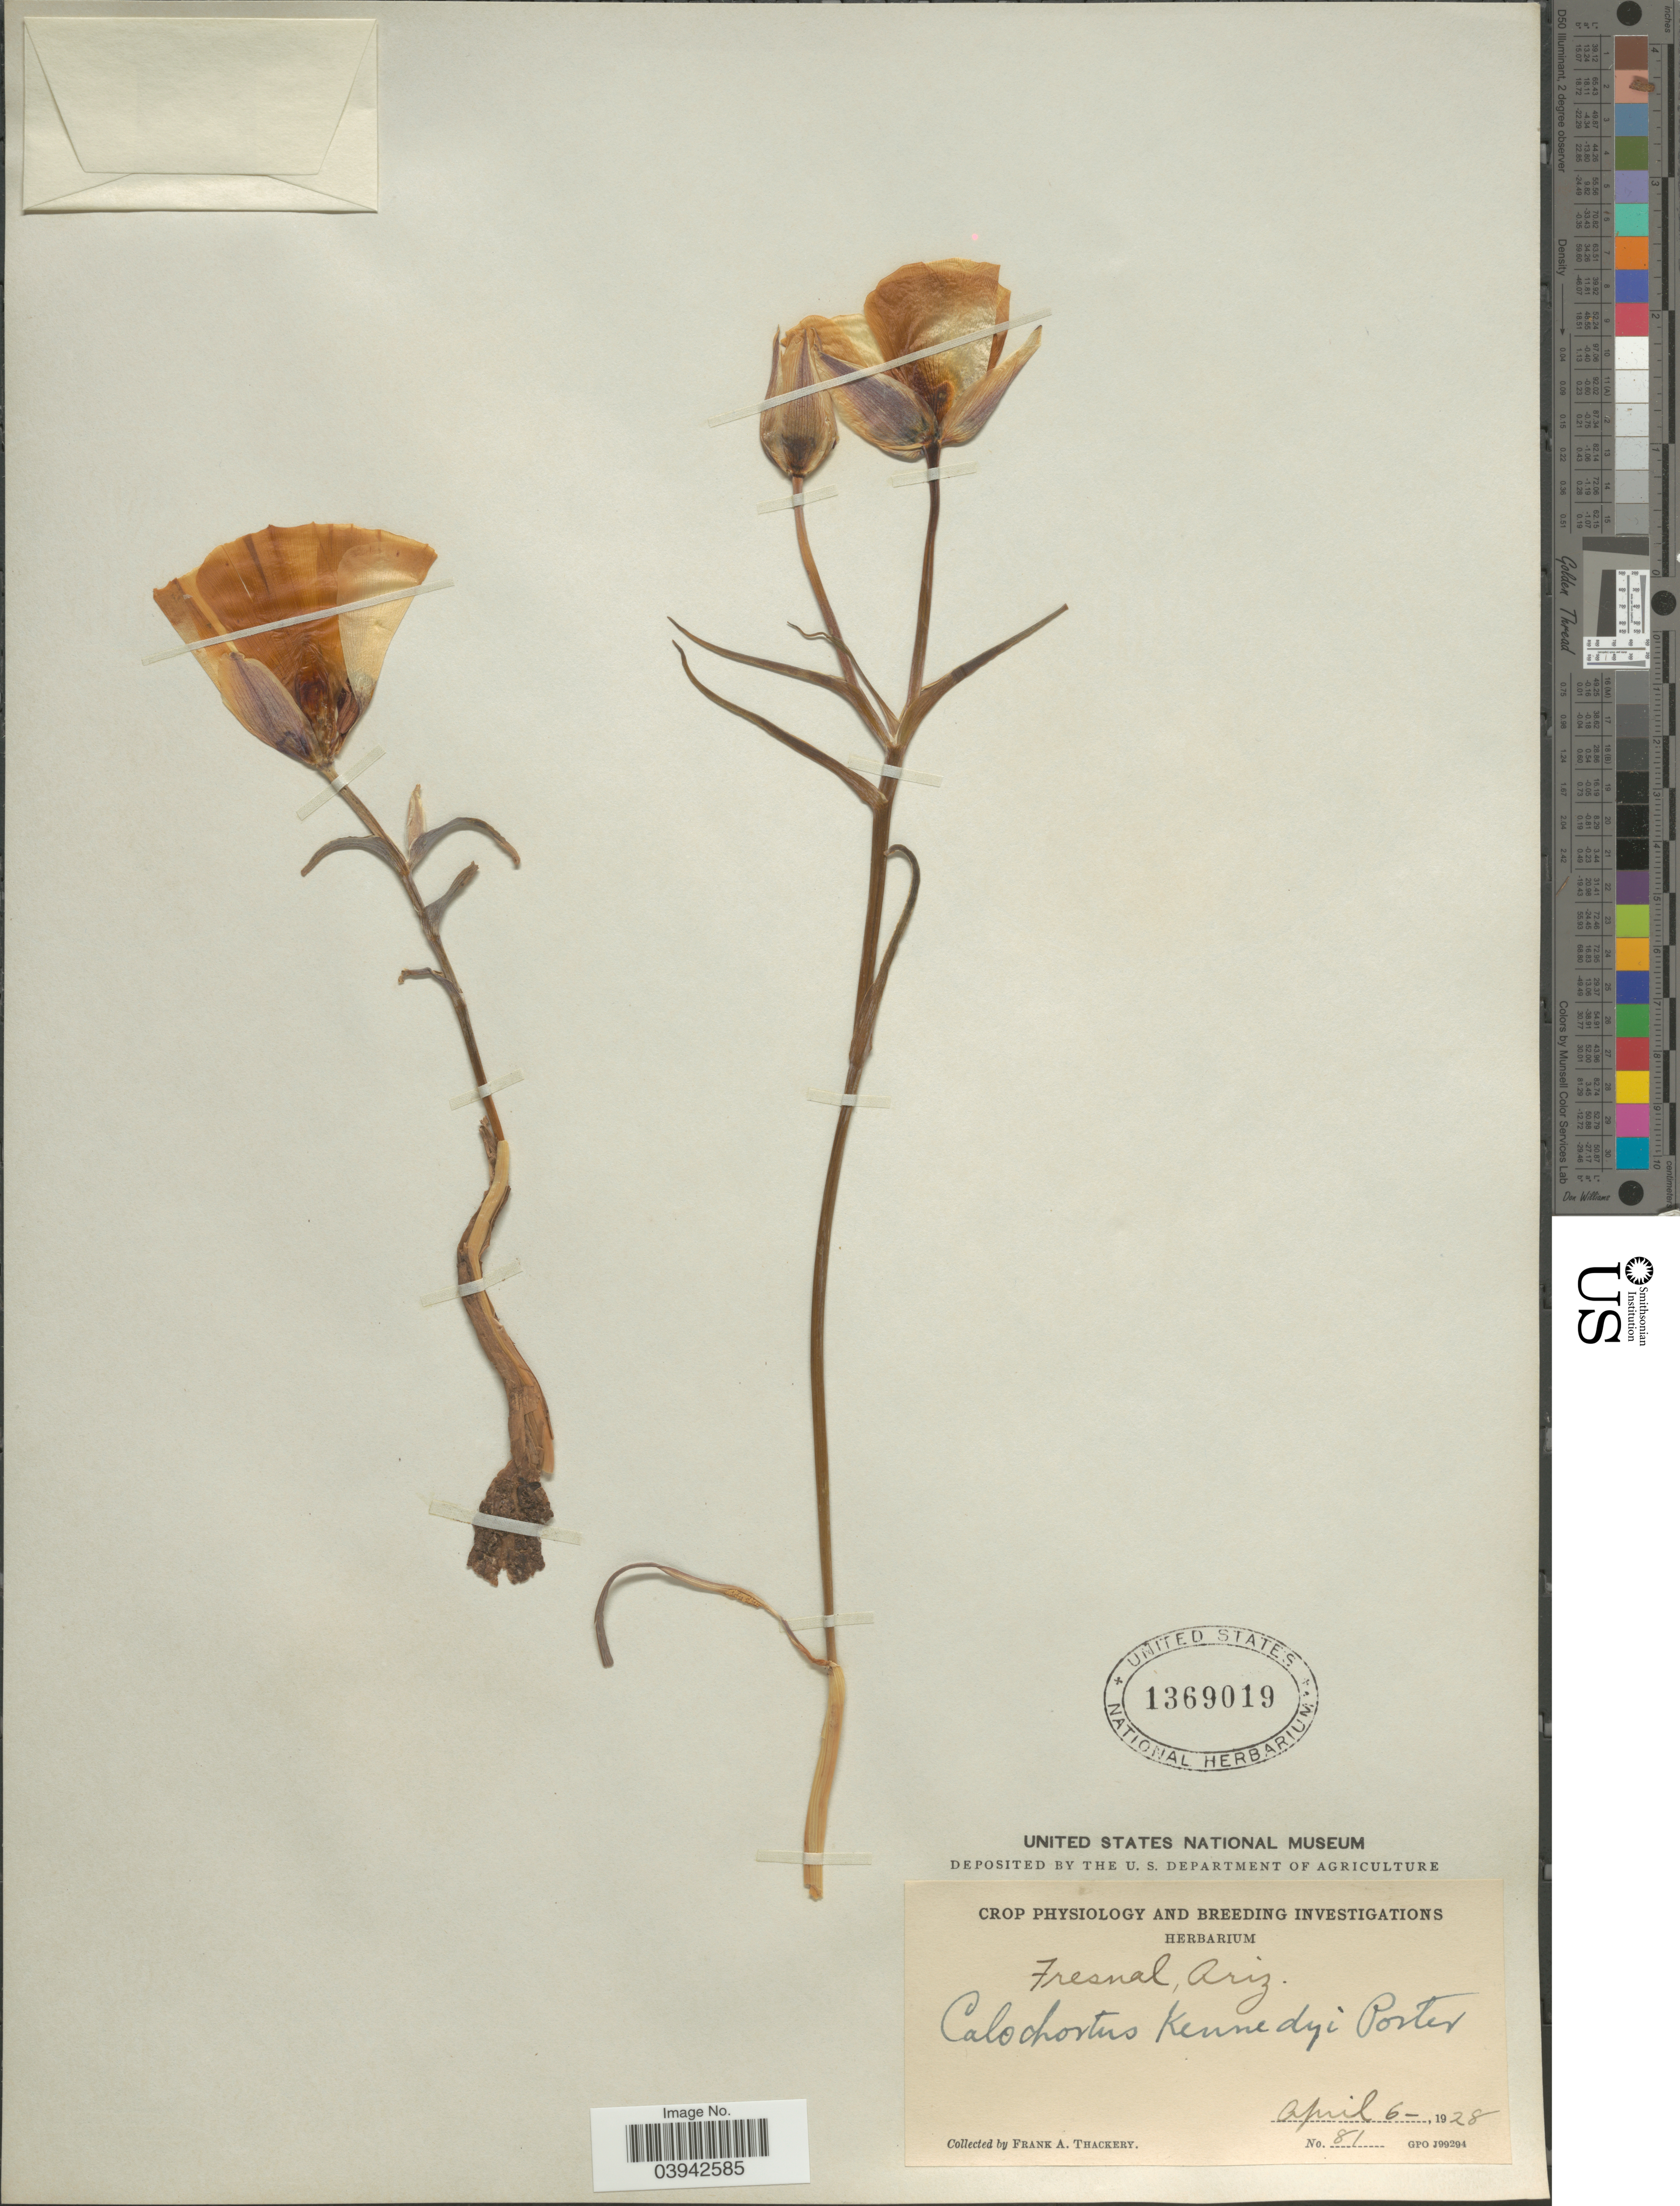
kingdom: Plantae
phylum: Tracheophyta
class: Liliopsida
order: Liliales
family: Liliaceae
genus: Calochortus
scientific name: Calochortus kennedyi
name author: Porter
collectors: F. Thackery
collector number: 81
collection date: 1928-04-06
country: United States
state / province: Arizona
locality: Fresnal.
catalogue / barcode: US 1369019